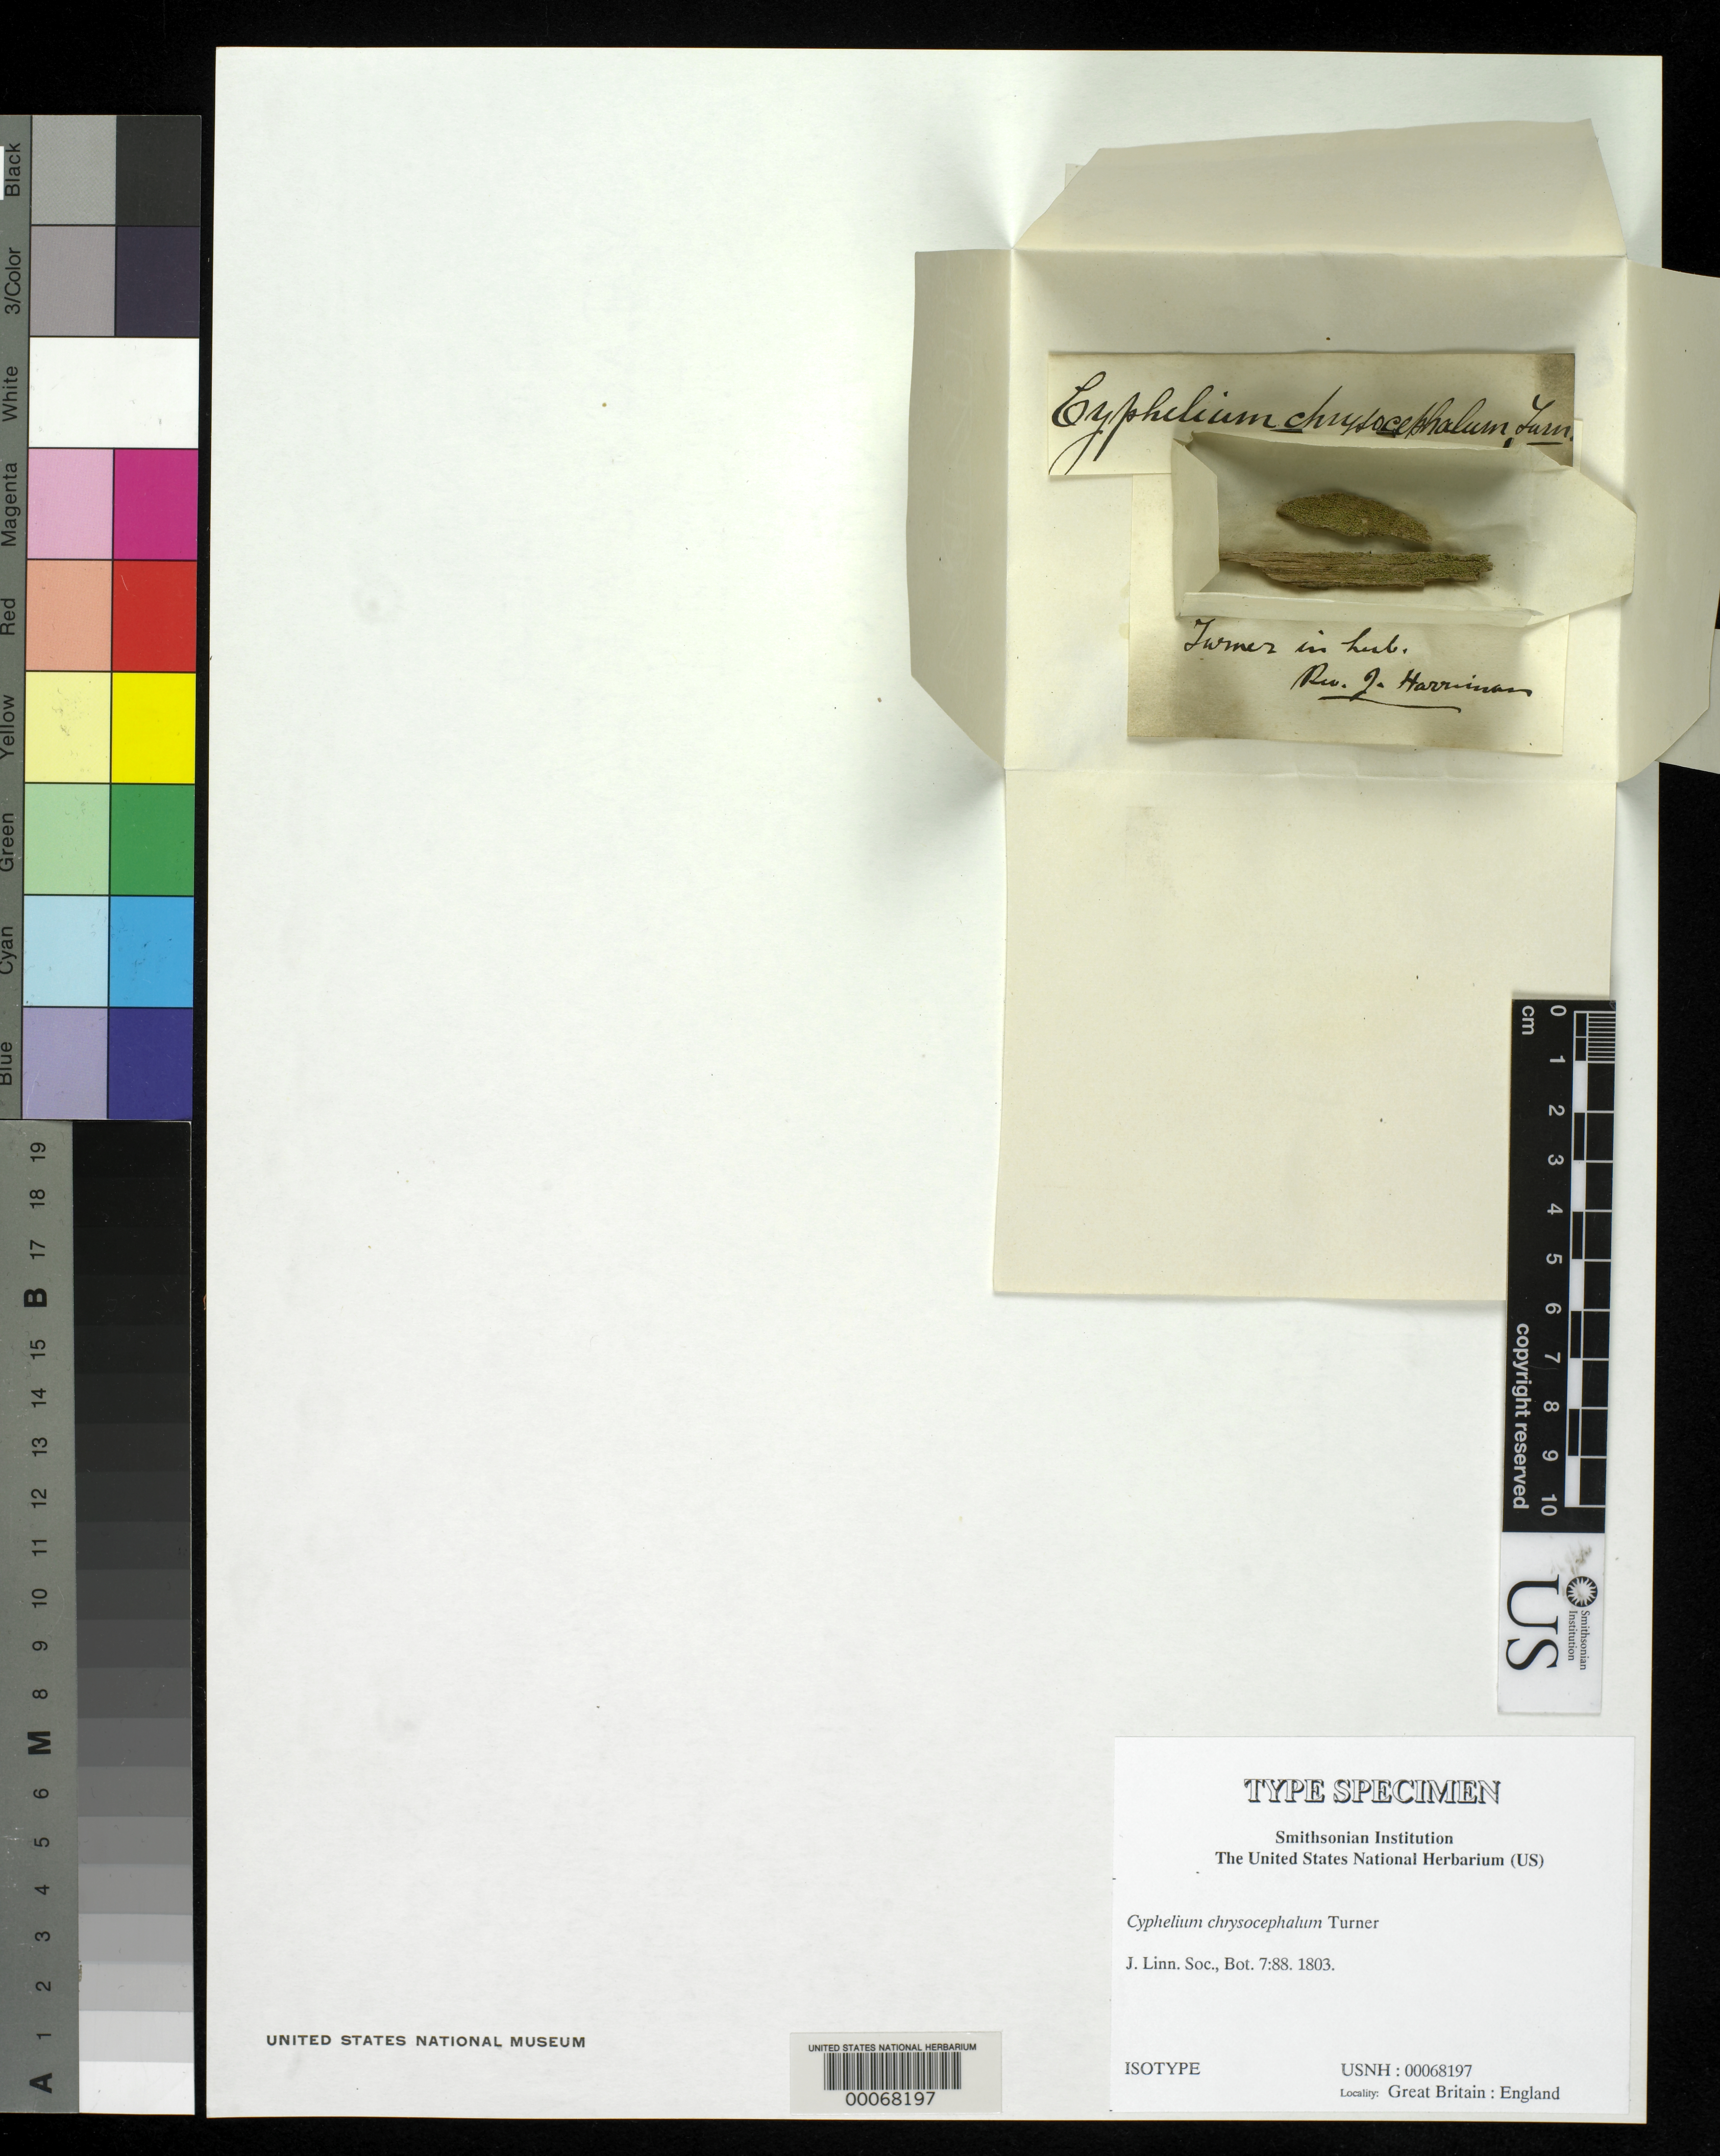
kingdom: Fungi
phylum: Ascomycota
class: Coniocybomycetes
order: Coniocybales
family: Coniocybaceae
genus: Cyphelium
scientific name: Cyphelium chrysocephalum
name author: Turner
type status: Isotype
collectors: D. Turner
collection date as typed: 07 Apr 1802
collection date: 1802-04-07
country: United Kingdom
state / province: England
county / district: Suffolk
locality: Scotterly.